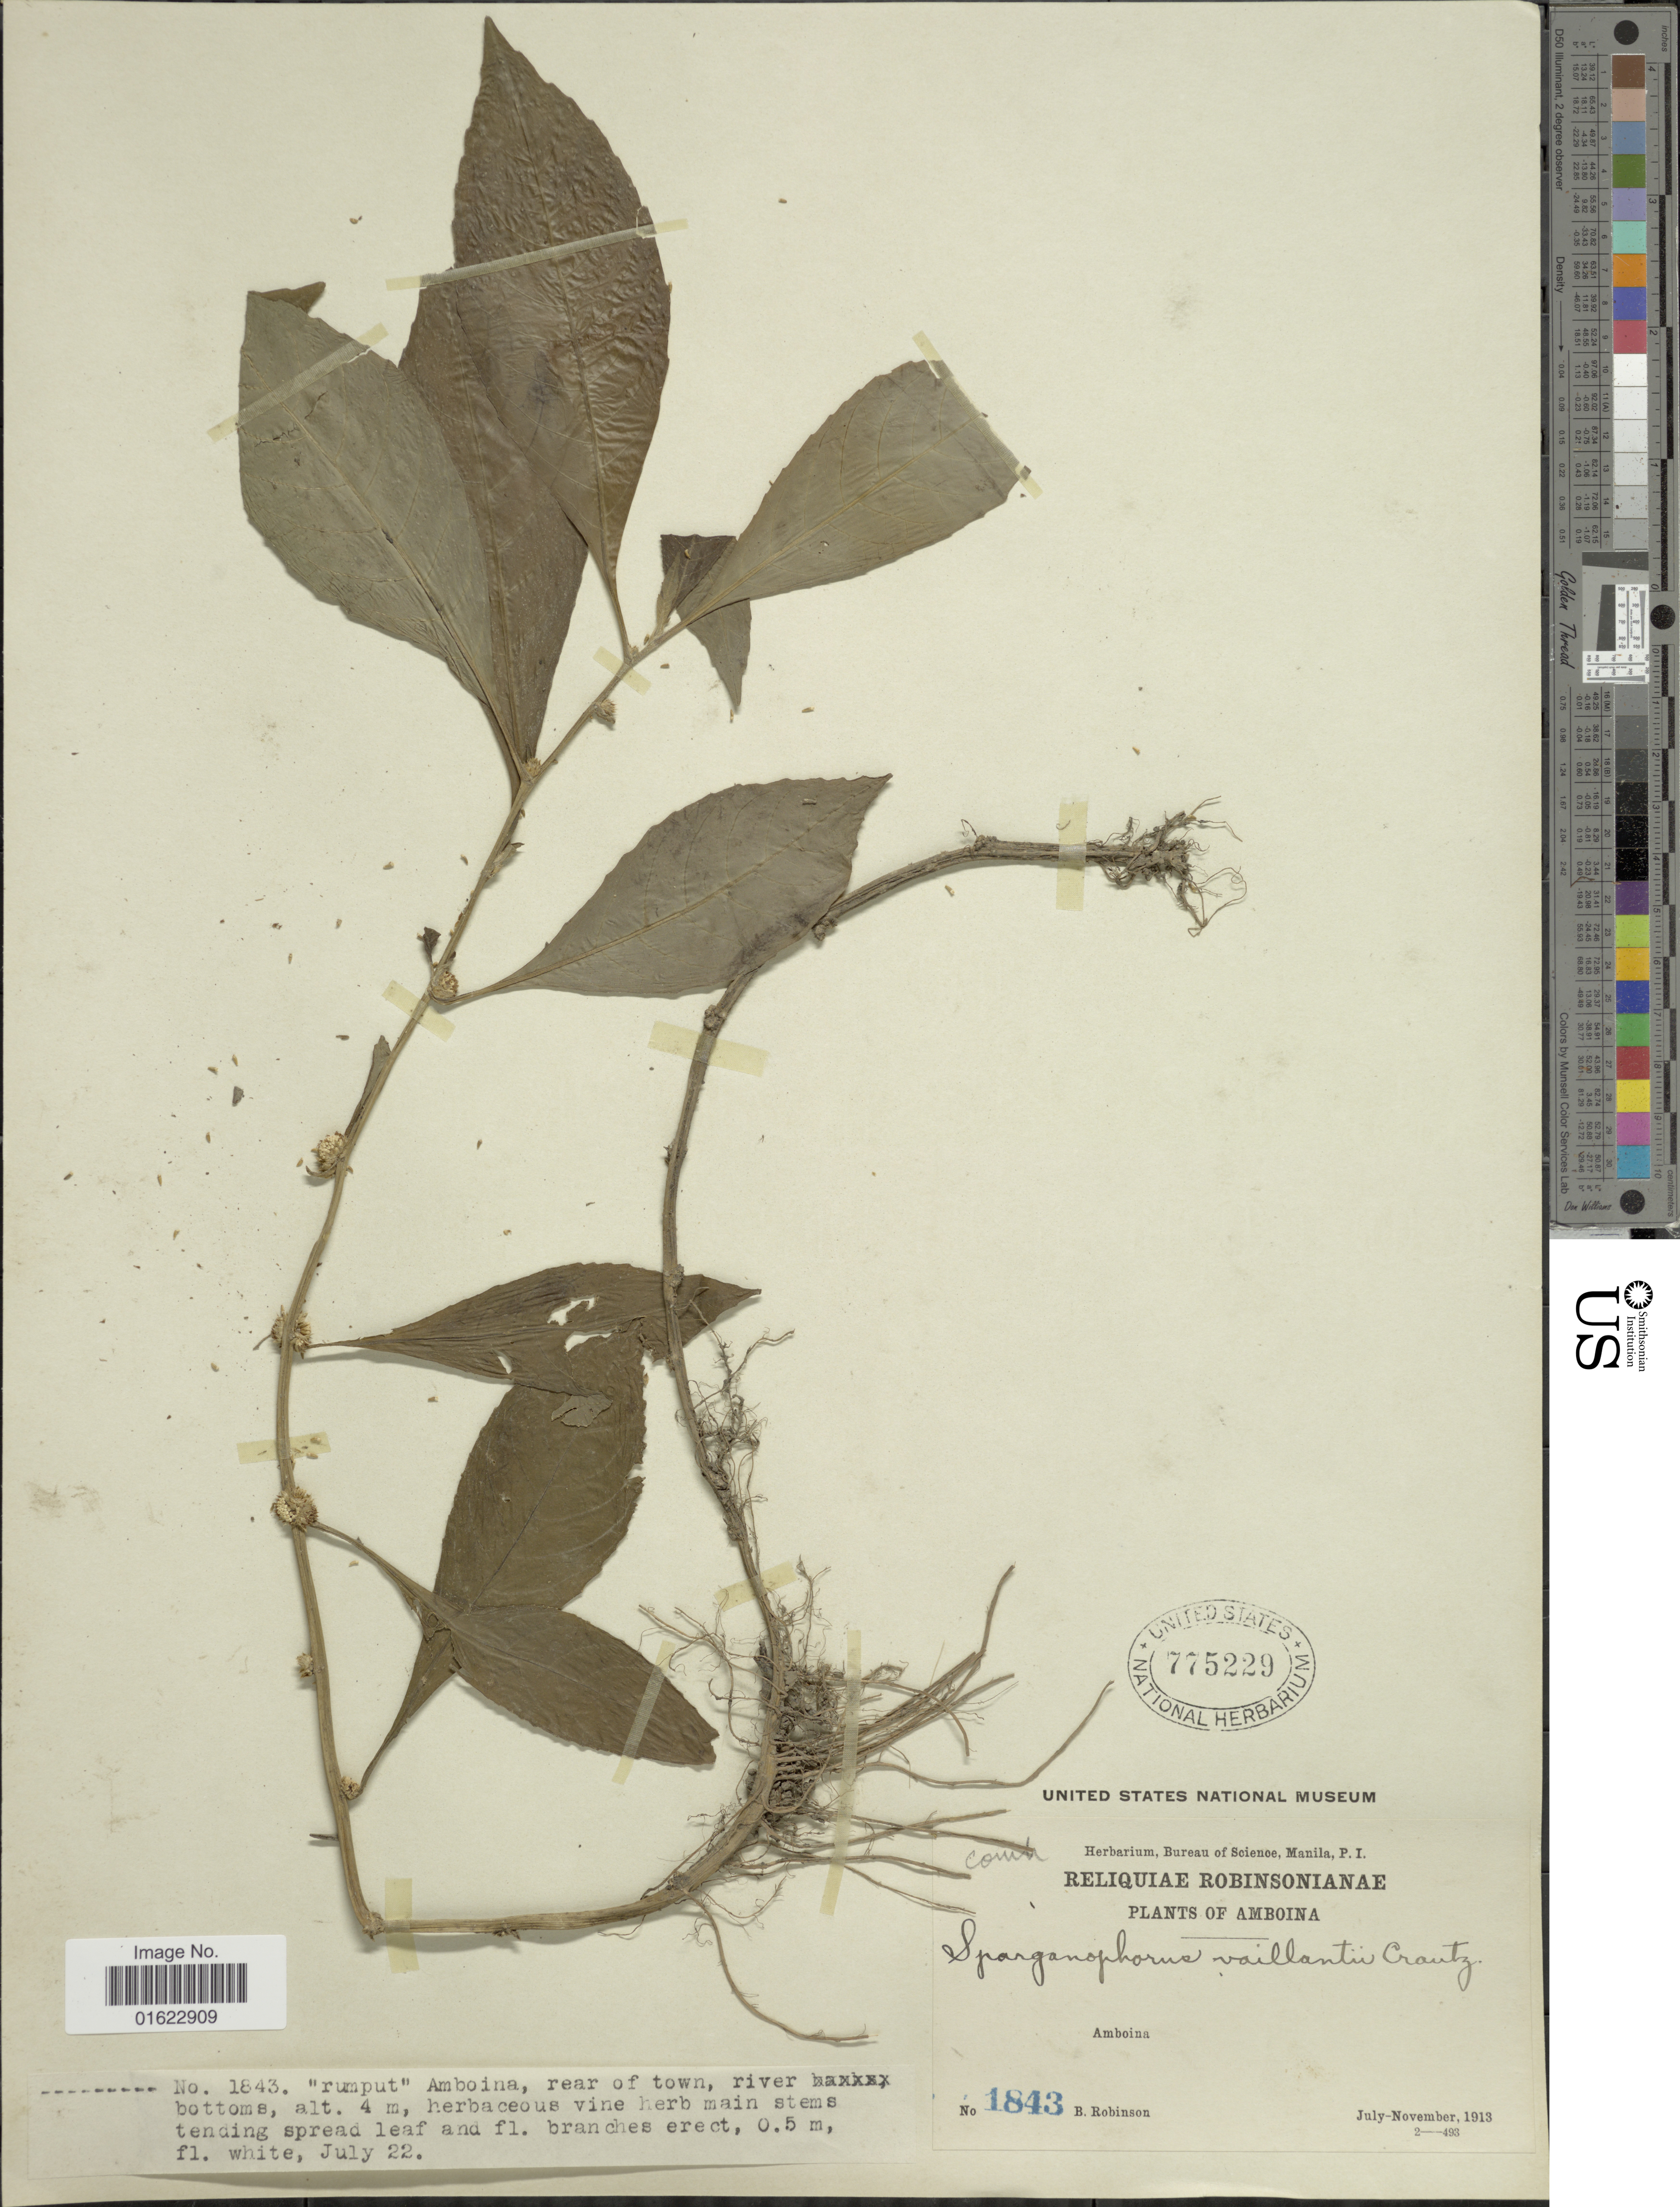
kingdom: Plantae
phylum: Tracheophyta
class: Magnoliopsida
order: Asterales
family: Asteraceae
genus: Struchium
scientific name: Struchium sparganophorum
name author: (L.) Kuntze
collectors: B. Robinson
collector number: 1843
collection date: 1913-07/1913-11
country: Indonesia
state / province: Maluku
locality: Amboina.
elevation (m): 4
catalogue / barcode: US 775229